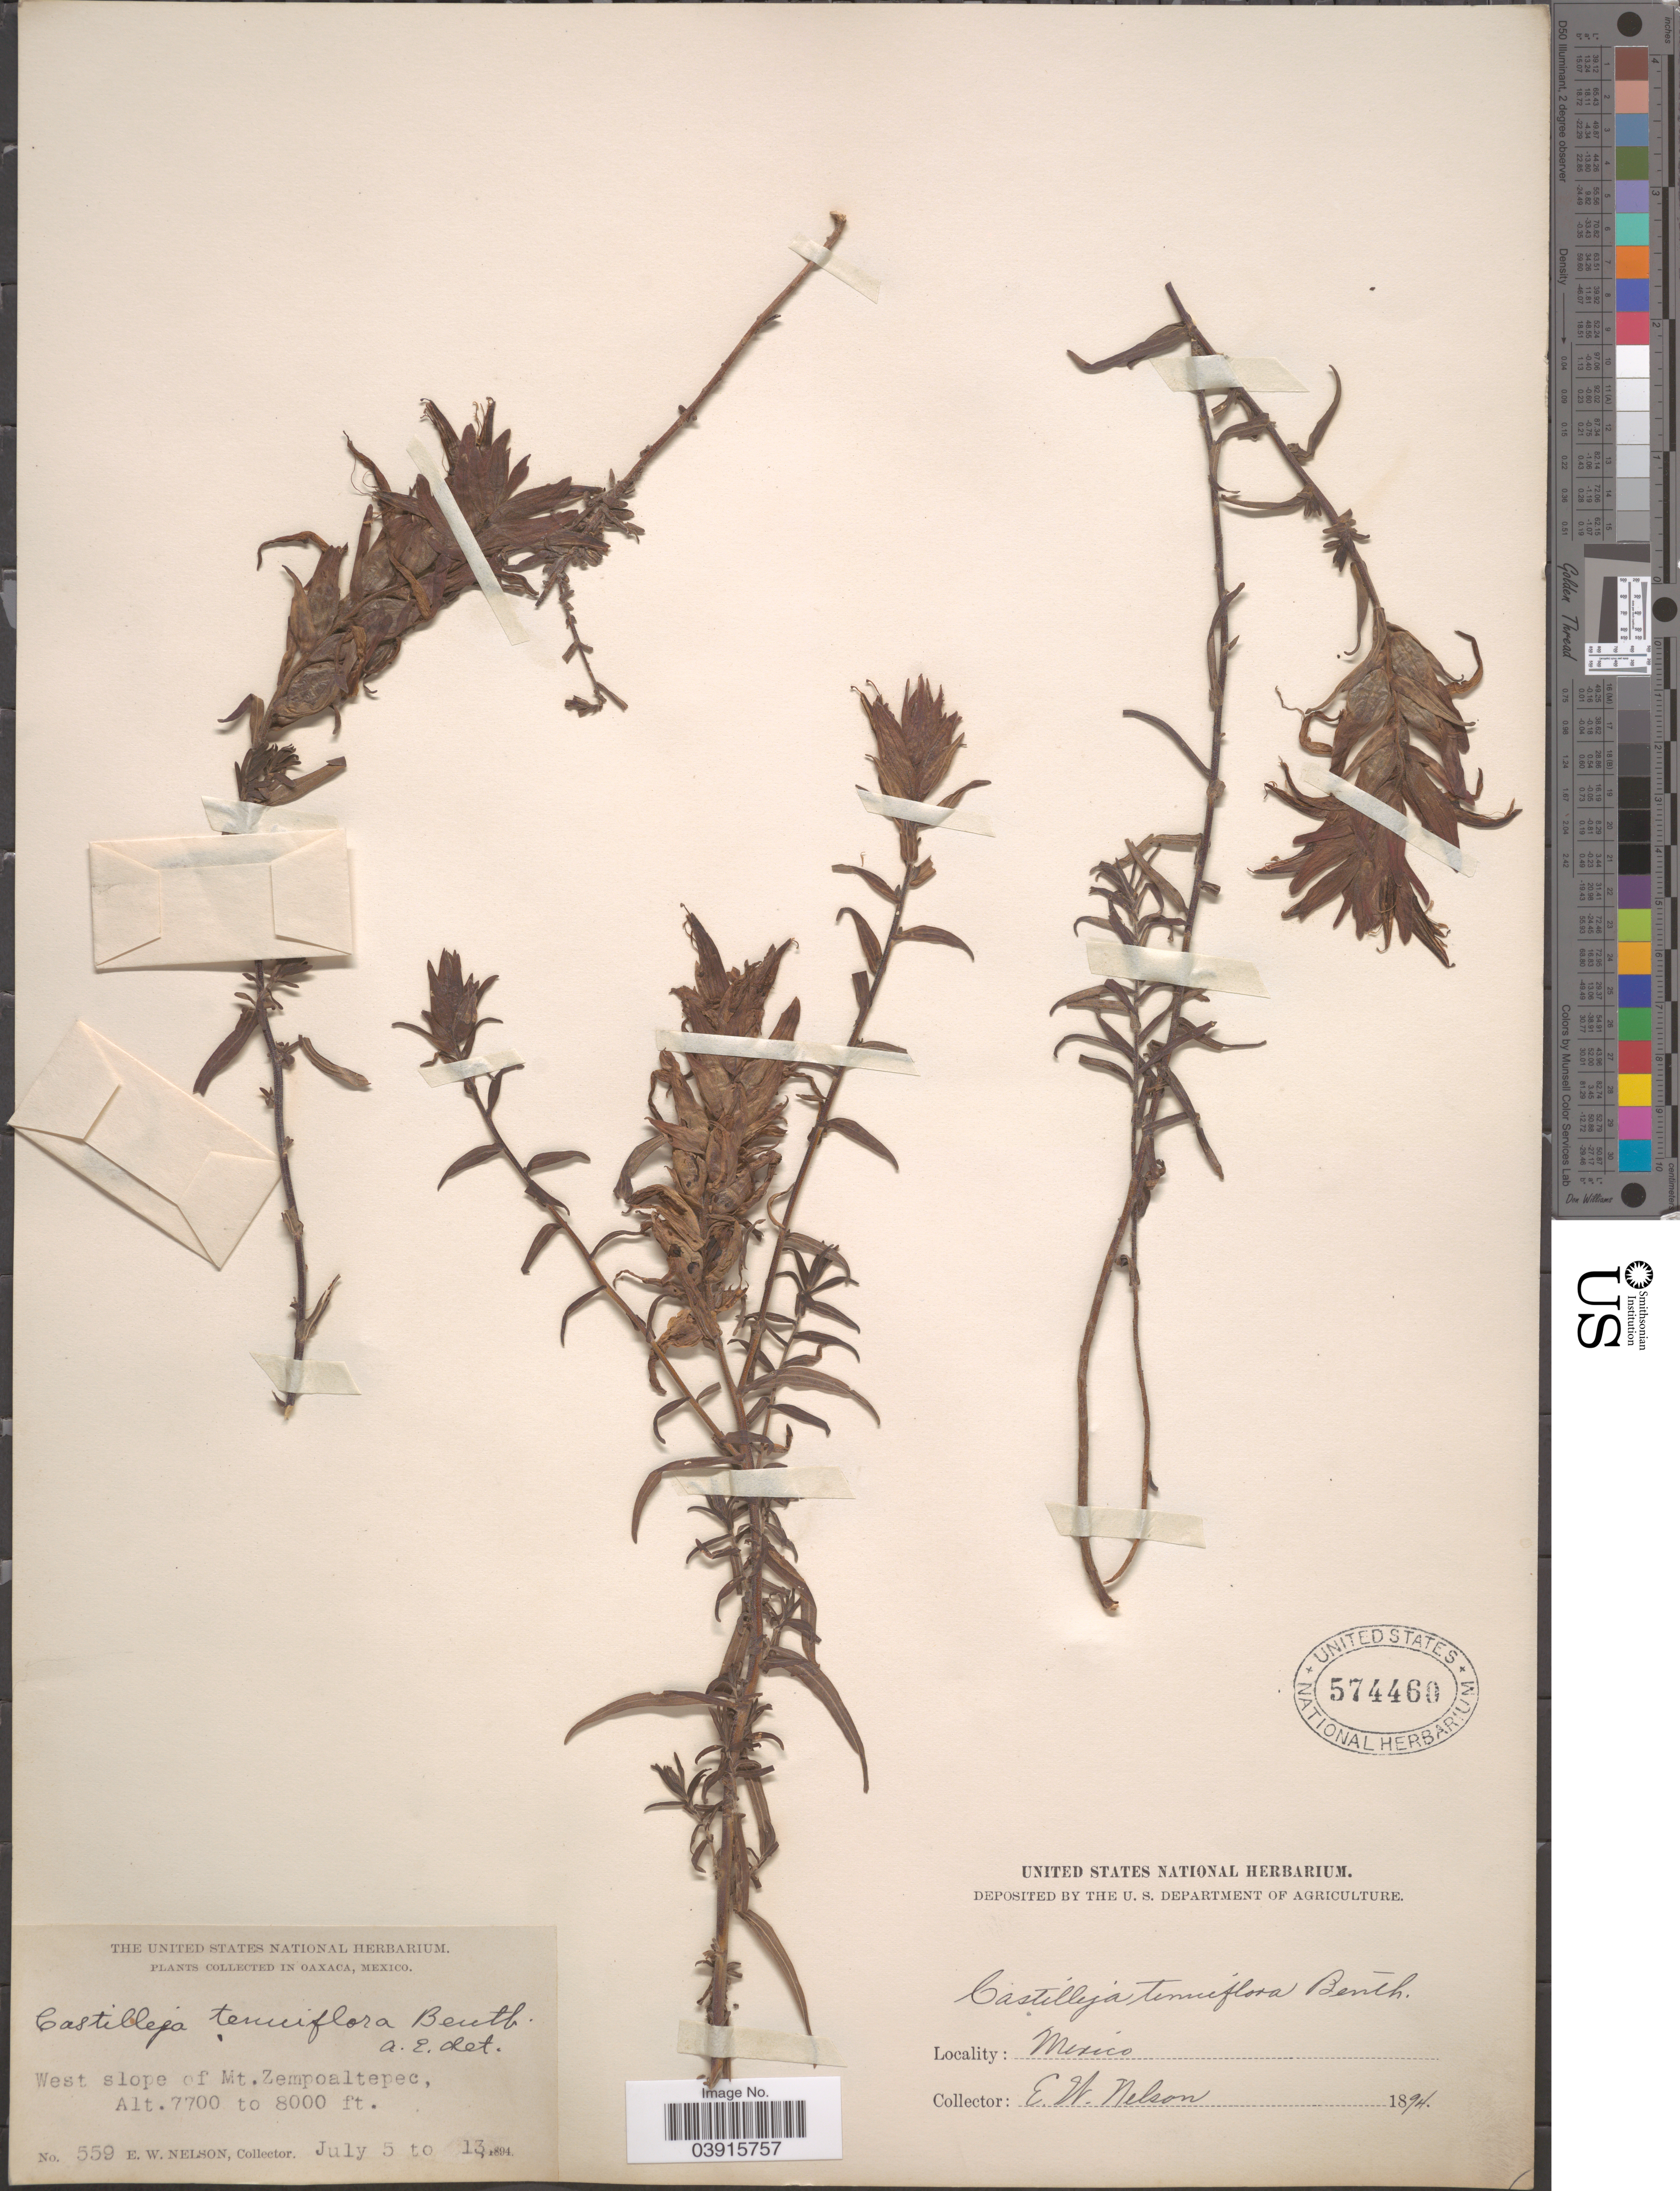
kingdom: Plantae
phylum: Tracheophyta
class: Magnoliopsida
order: Lamiales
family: Orobanchaceae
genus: Castilleja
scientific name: Castilleja tenuiflora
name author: Benth.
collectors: E. W. Nelson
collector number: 559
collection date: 1894-07-05/1894-07-13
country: Mexico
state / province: Oaxaca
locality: West slope of Mt. Zempoaltepec.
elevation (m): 2347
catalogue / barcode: US 574460